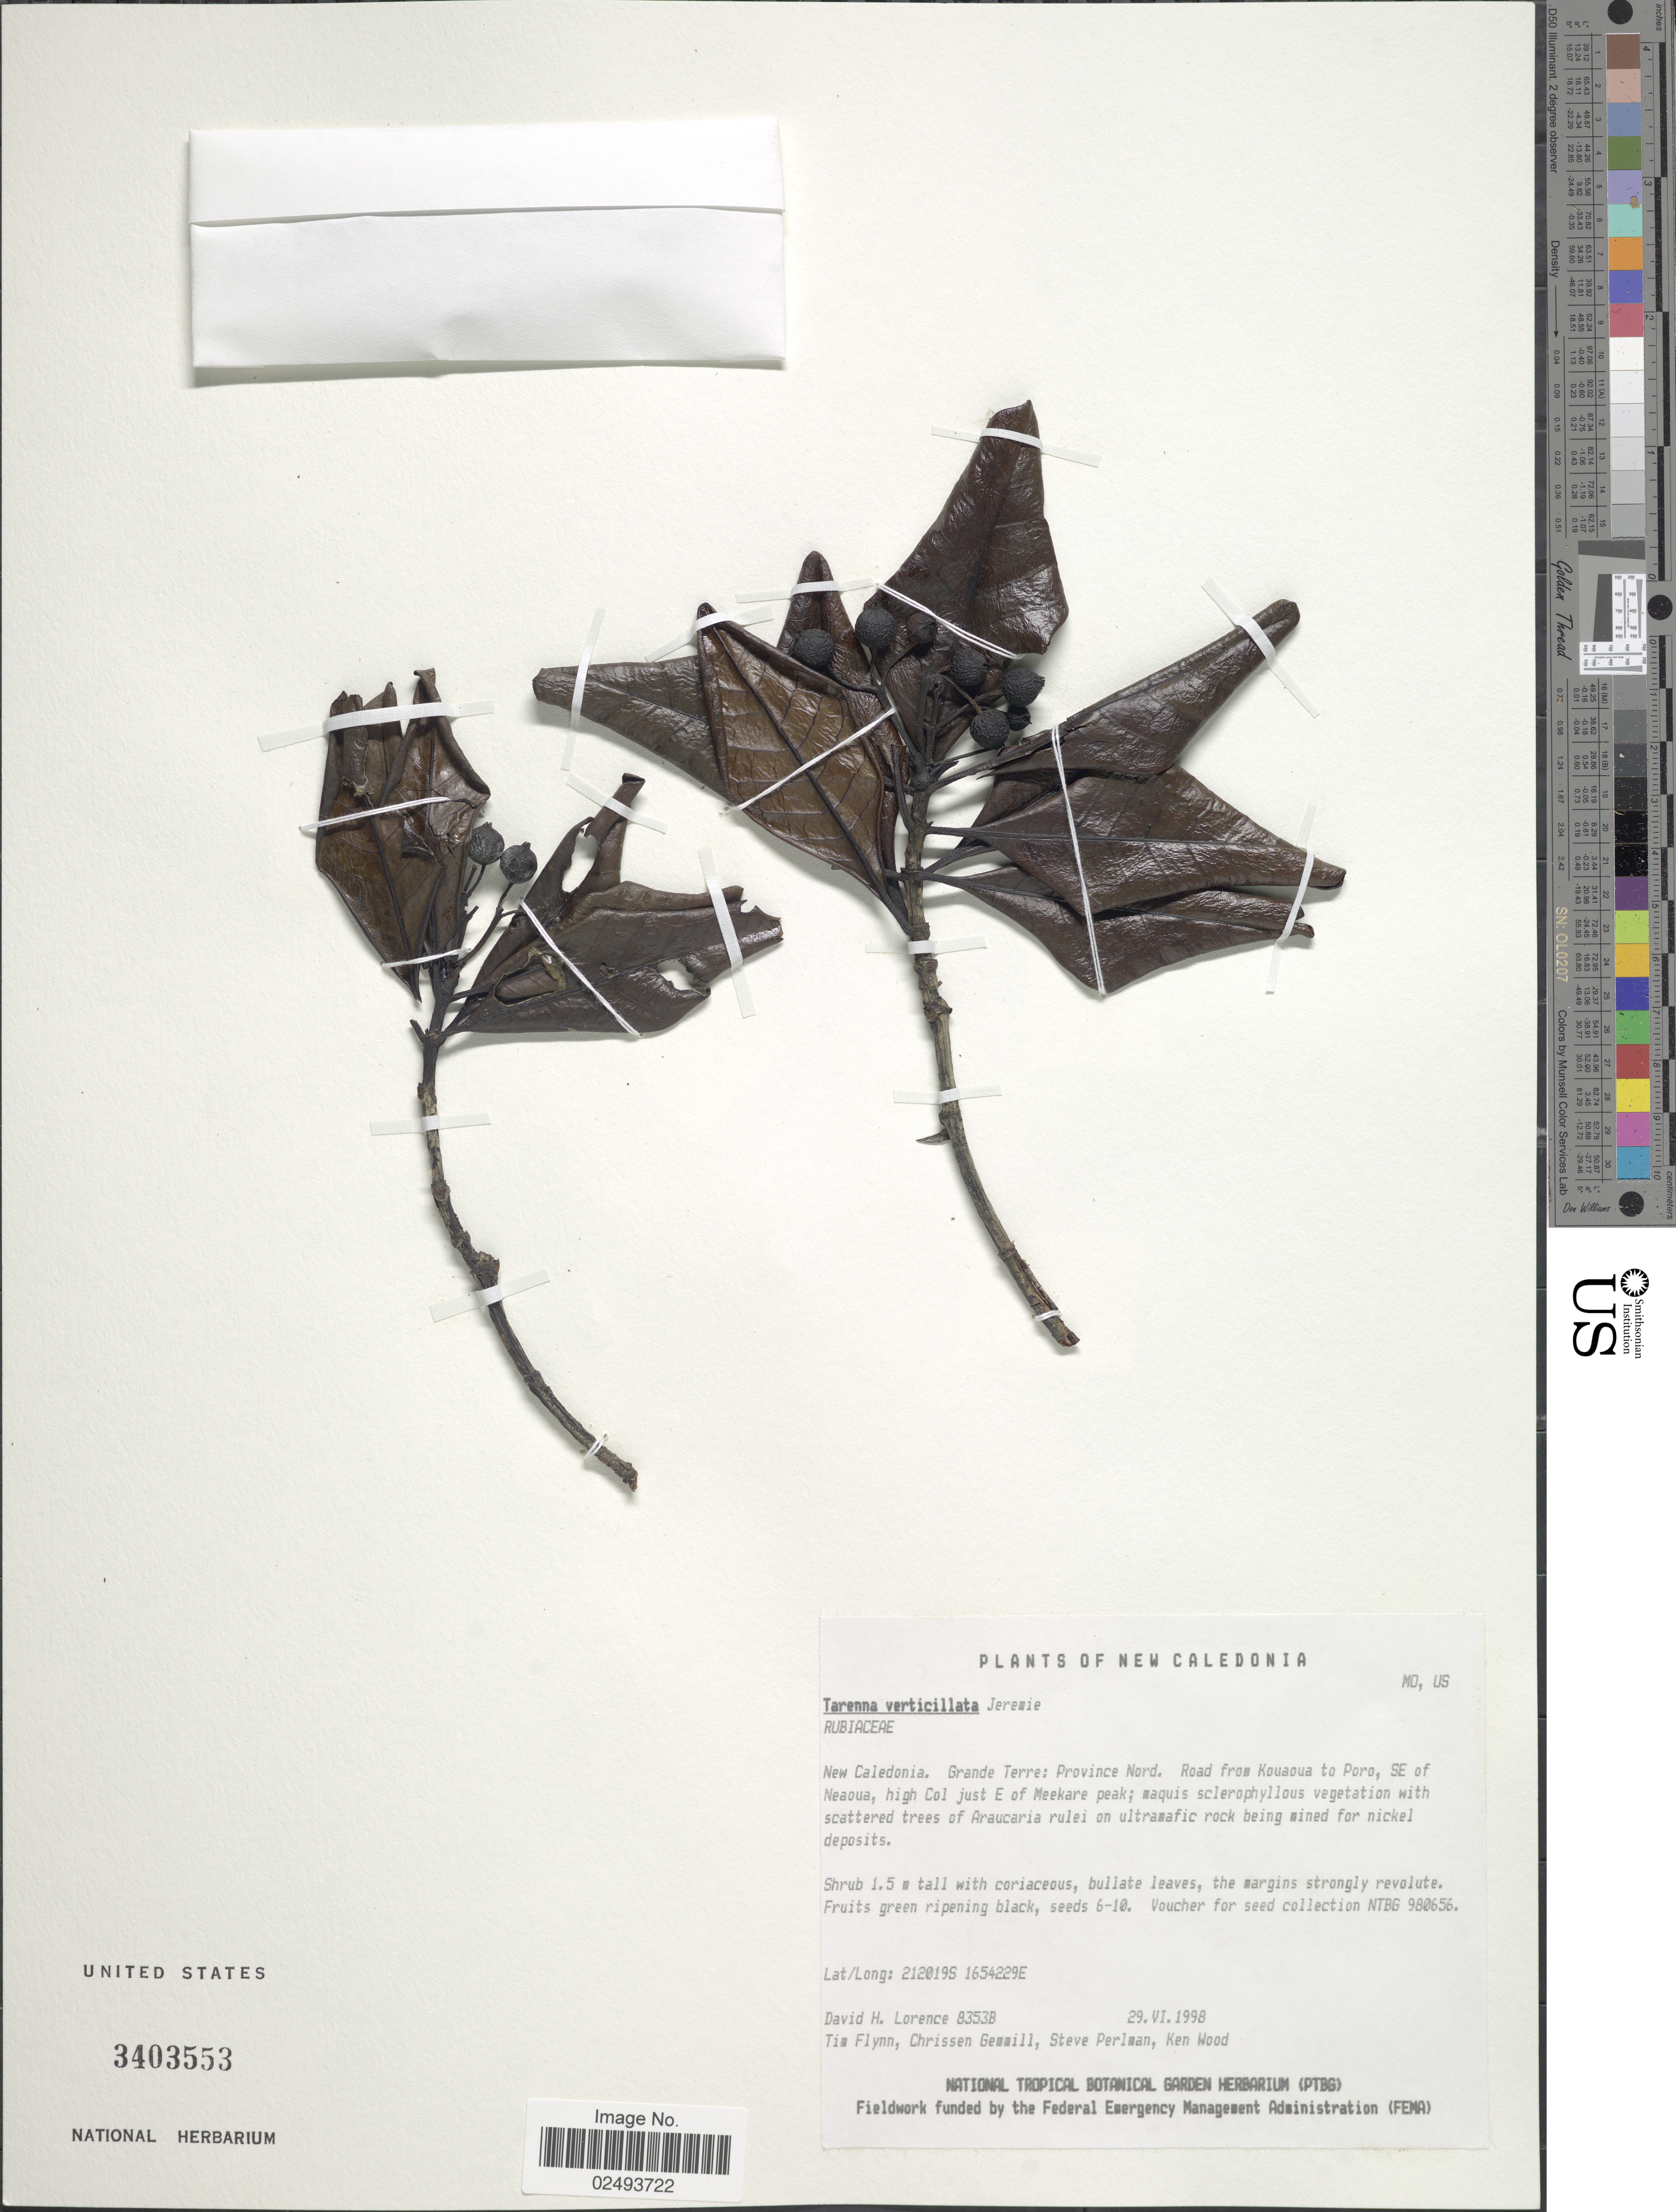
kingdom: Plantae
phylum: Tracheophyta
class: Magnoliopsida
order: Gentianales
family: Rubiaceae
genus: Tarenna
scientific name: Tarenna verticillata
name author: Jérémie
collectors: D. Lorence, T. W. Flynn, C. Gemmill, S. P. Perlman & K. R. Wood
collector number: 83538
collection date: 1998-06-29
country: New Caledonia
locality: Grande Terre, Province Nord, Road from Kouaoua to Poro, SE of Neaoua, High just E of Meekare peak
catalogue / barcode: US 3403553